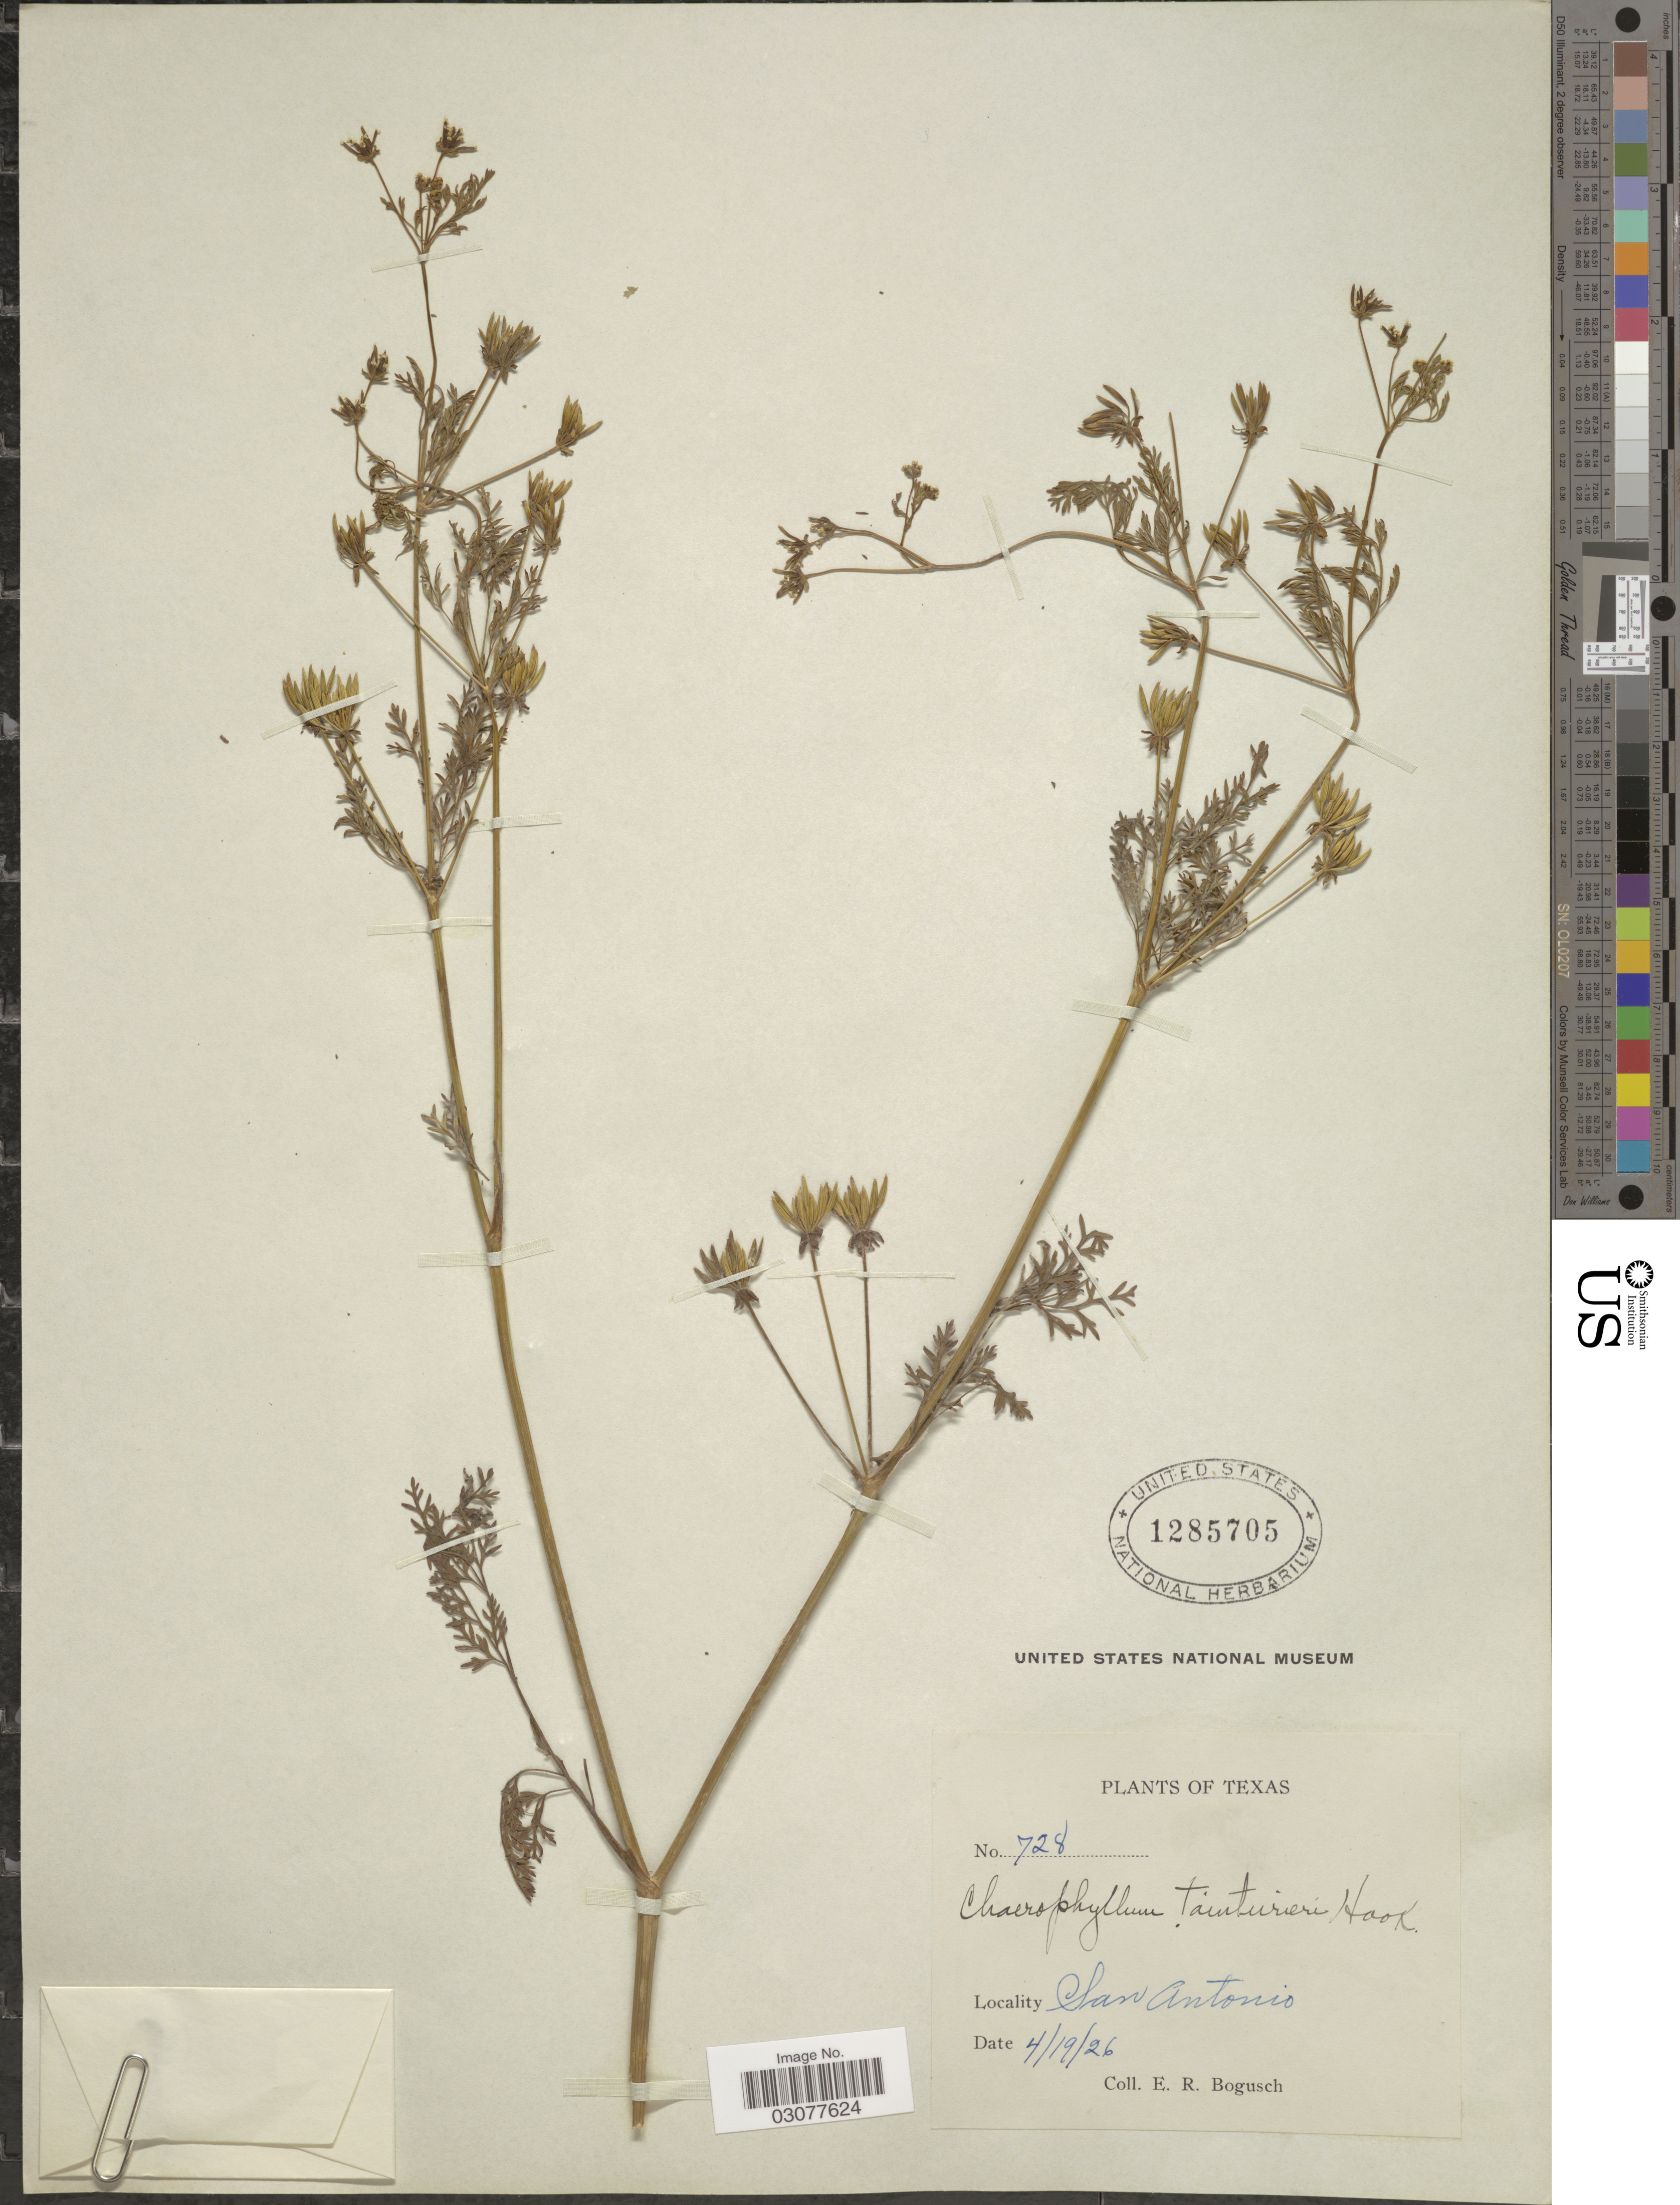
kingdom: Plantae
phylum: Tracheophyta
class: Magnoliopsida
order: Apiales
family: Apiaceae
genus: Chaerophyllum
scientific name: Chaerophyllum texanum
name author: J.M. Coult. & Rose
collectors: E. Bogusch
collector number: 728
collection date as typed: Transcribed d/m/y: 19/4/26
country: United States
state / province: Texas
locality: San Antonio.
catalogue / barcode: US 1285705